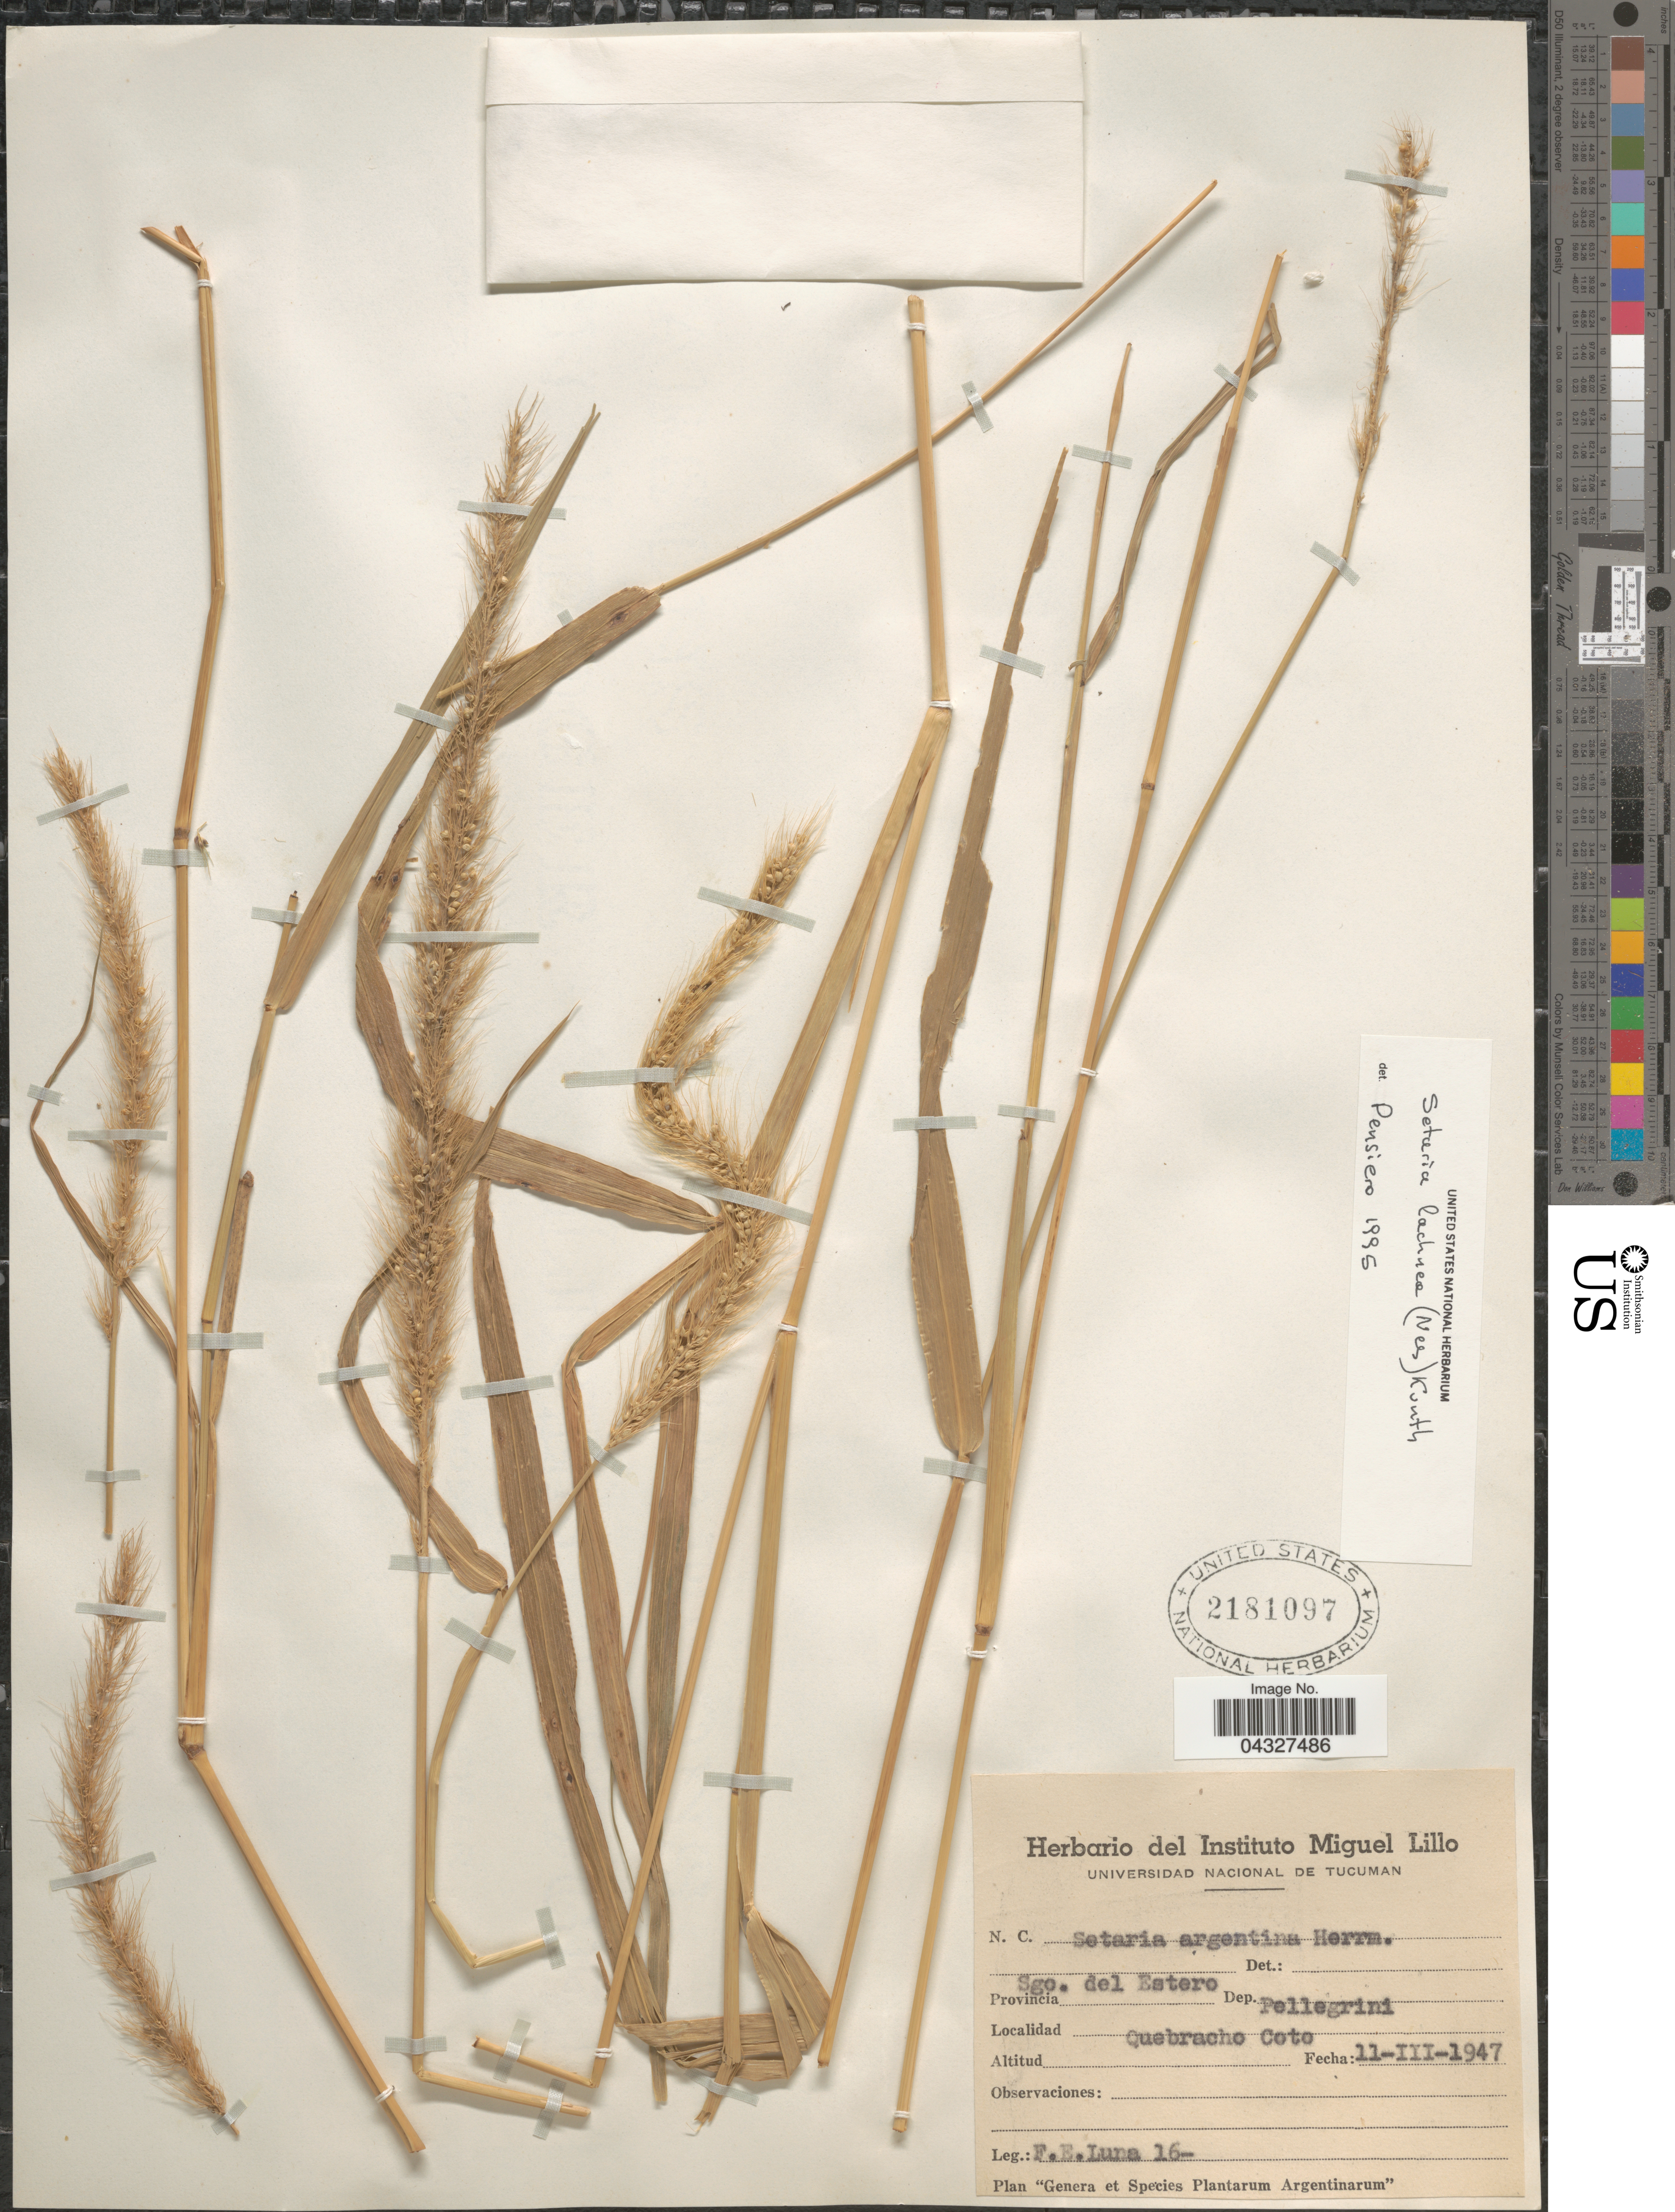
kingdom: Plantae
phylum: Tracheophyta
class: Liliopsida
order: Poales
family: Poaceae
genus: Setaria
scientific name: Setaria lachnea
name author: (Nees) Kunth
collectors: F. E. Luna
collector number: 16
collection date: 1947-03-11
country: Argentina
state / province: Santiago del Estero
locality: Dep. Pellegrini. Quebracho Coto.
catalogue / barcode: US 2181097